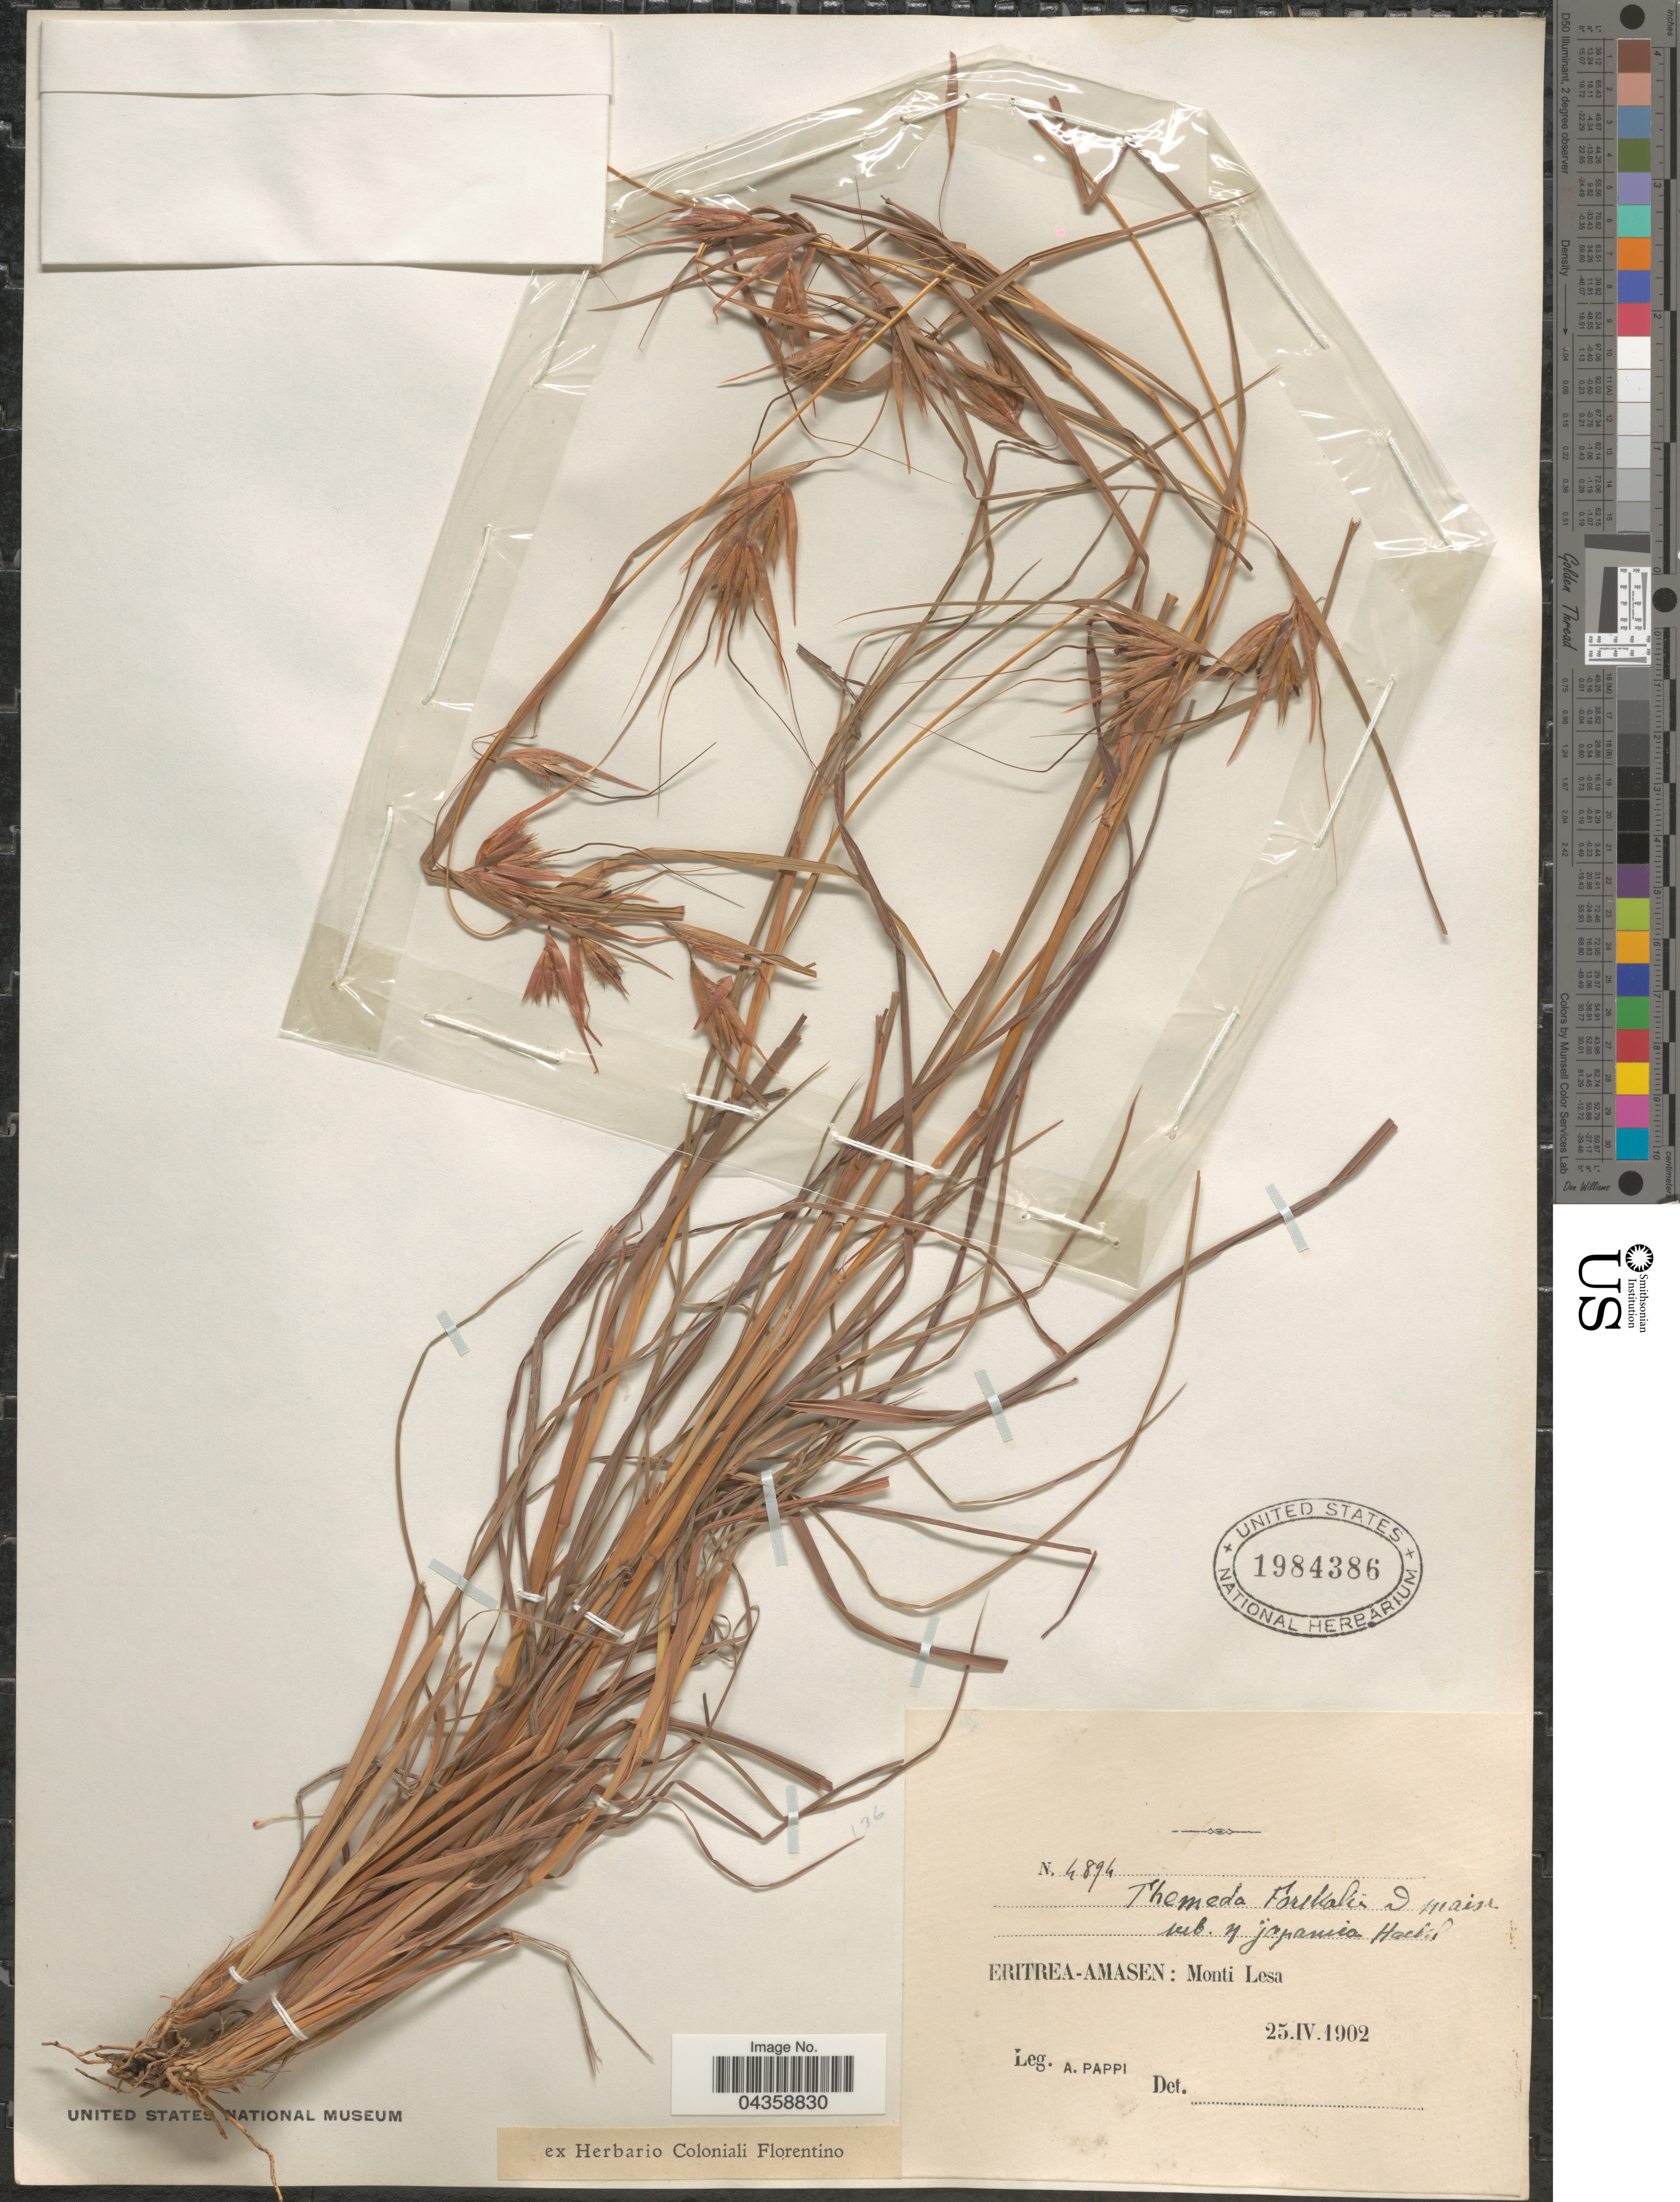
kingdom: Plantae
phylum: Tracheophyta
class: Liliopsida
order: Poales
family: Poaceae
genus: Themeda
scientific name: Themeda triandra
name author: Forssk.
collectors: A. Pappi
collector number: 4894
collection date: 1902-04-25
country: Eritrea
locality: Eritrea-Amasen: Monti Lesa.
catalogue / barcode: US 1984386